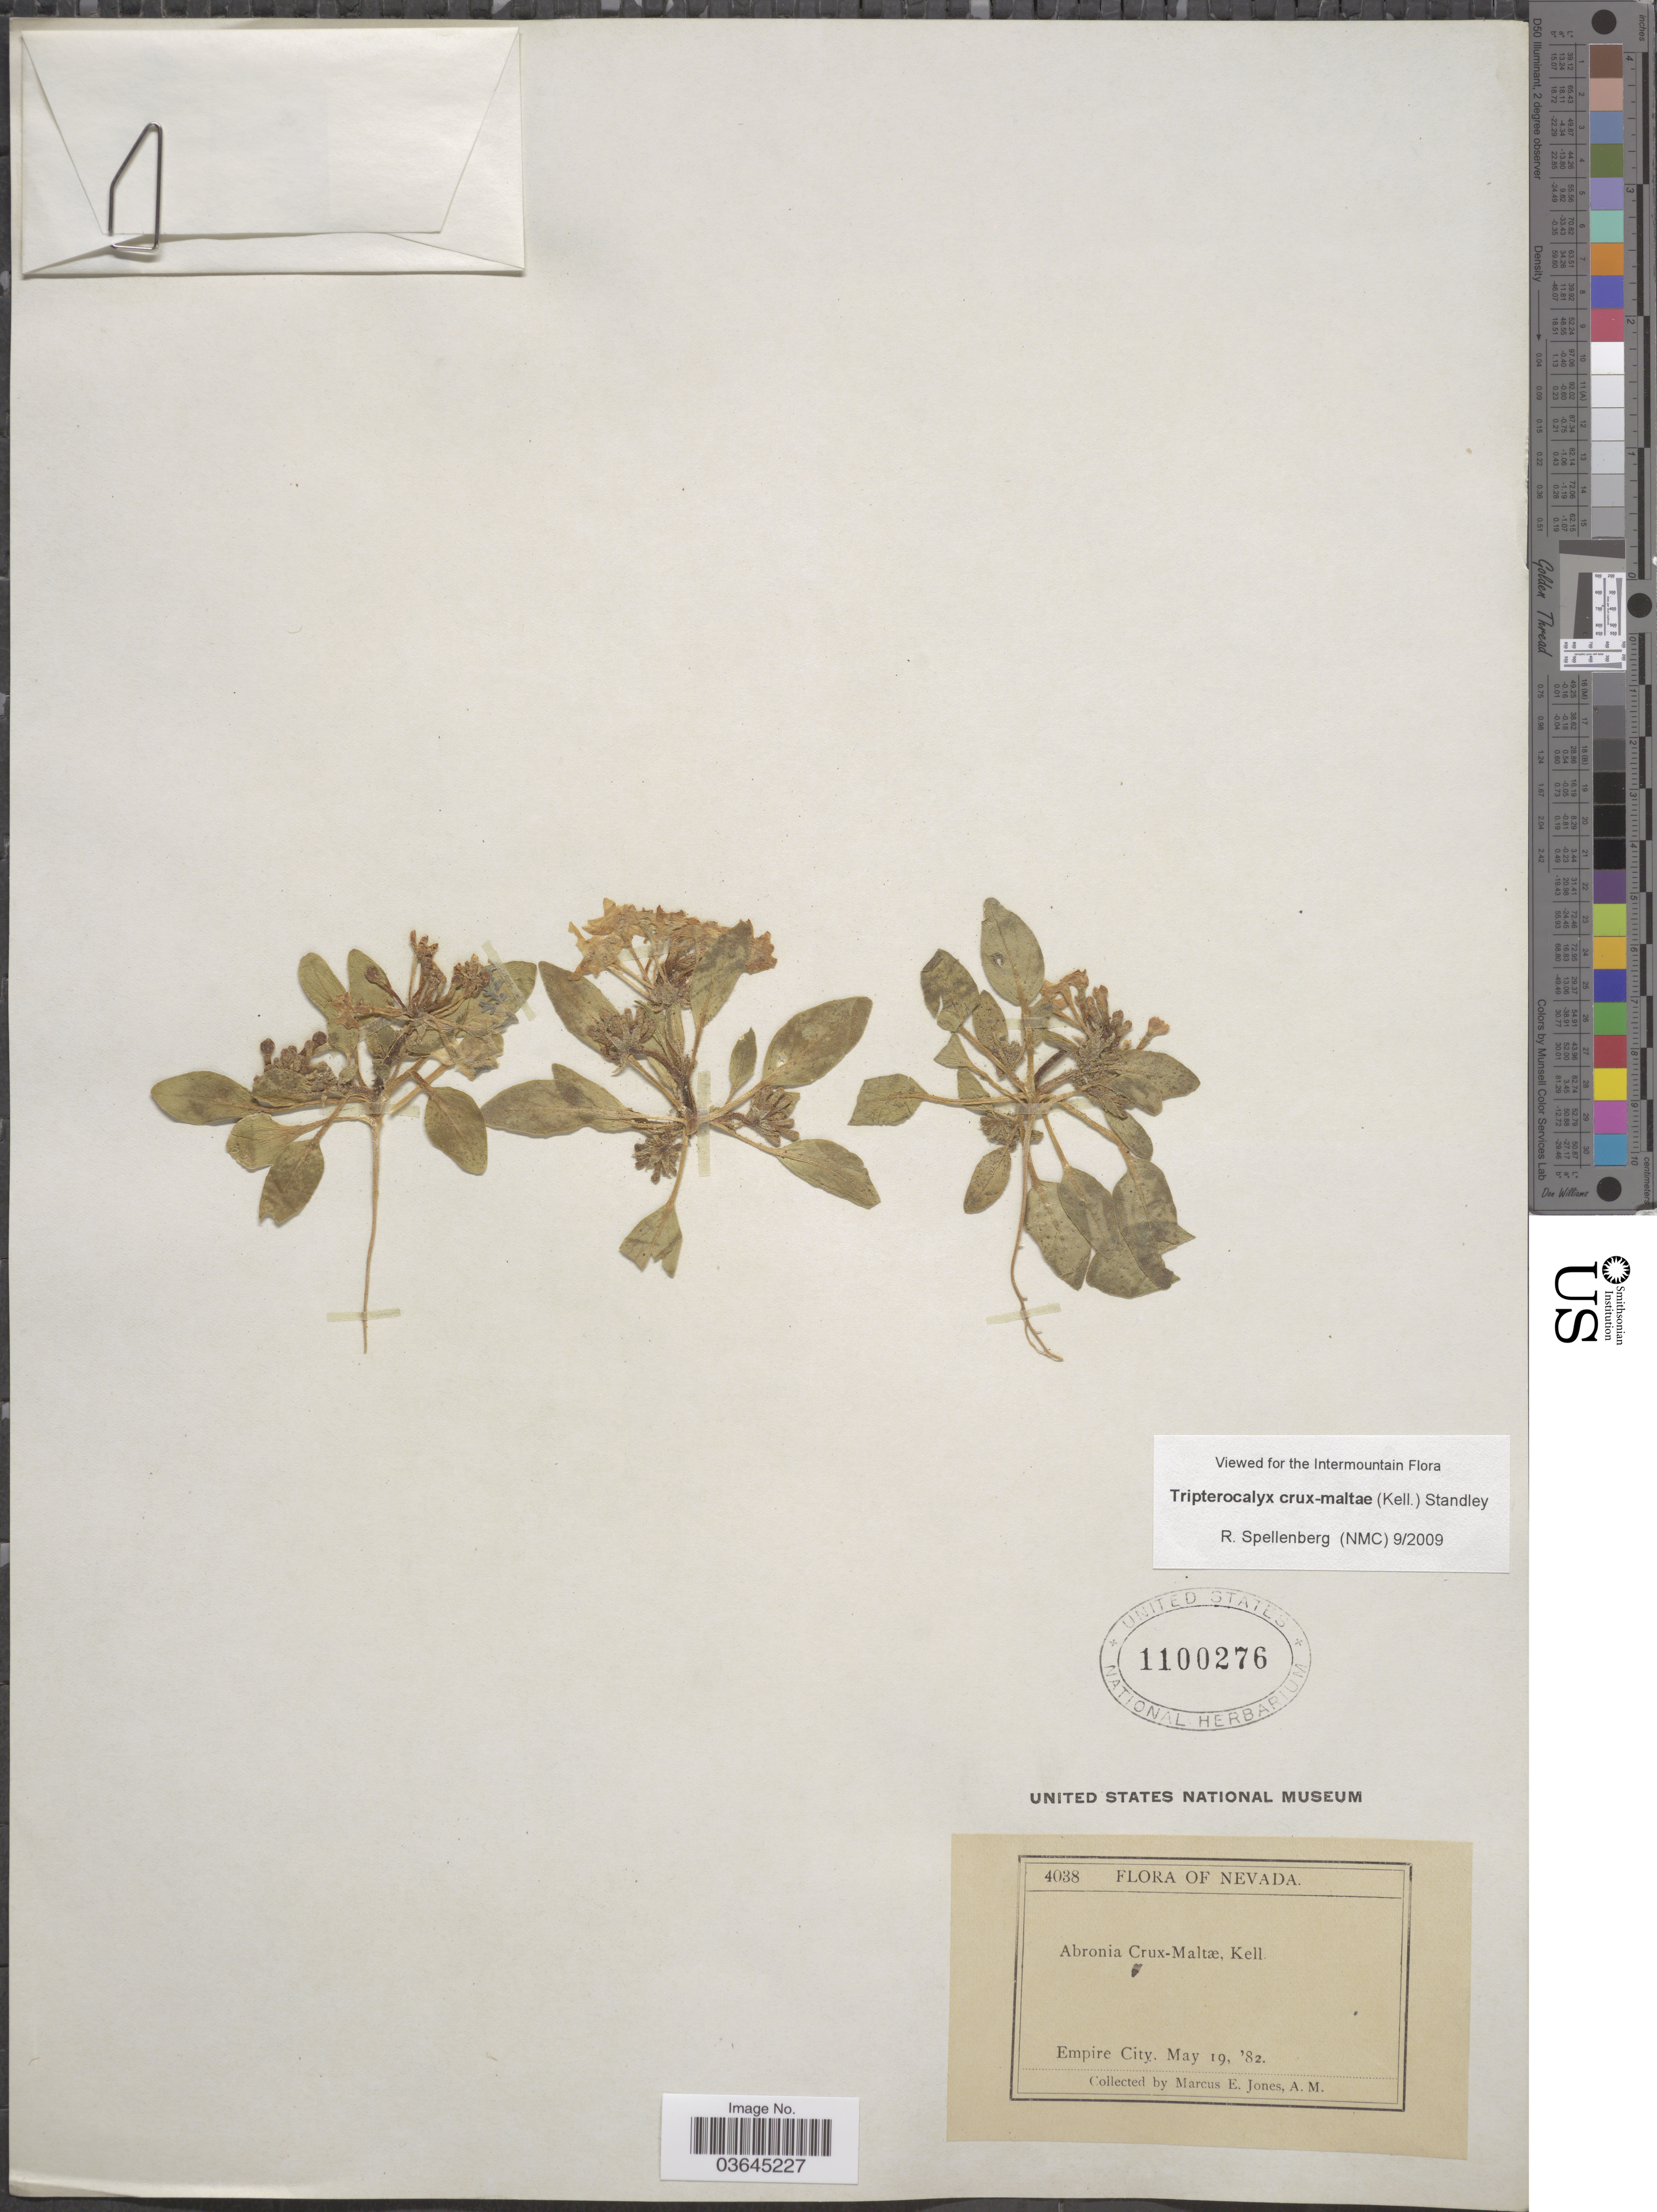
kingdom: Plantae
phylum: Tracheophyta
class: Magnoliopsida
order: Caryophyllales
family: Nyctaginaceae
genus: Tripterocalyx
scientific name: Tripterocalyx crux-maltae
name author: Standl.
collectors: M. E. Jones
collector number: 4038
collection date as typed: Transcribed d/m/y: 19/5/82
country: United States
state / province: Nevada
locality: Empire City.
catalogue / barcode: US 1100276